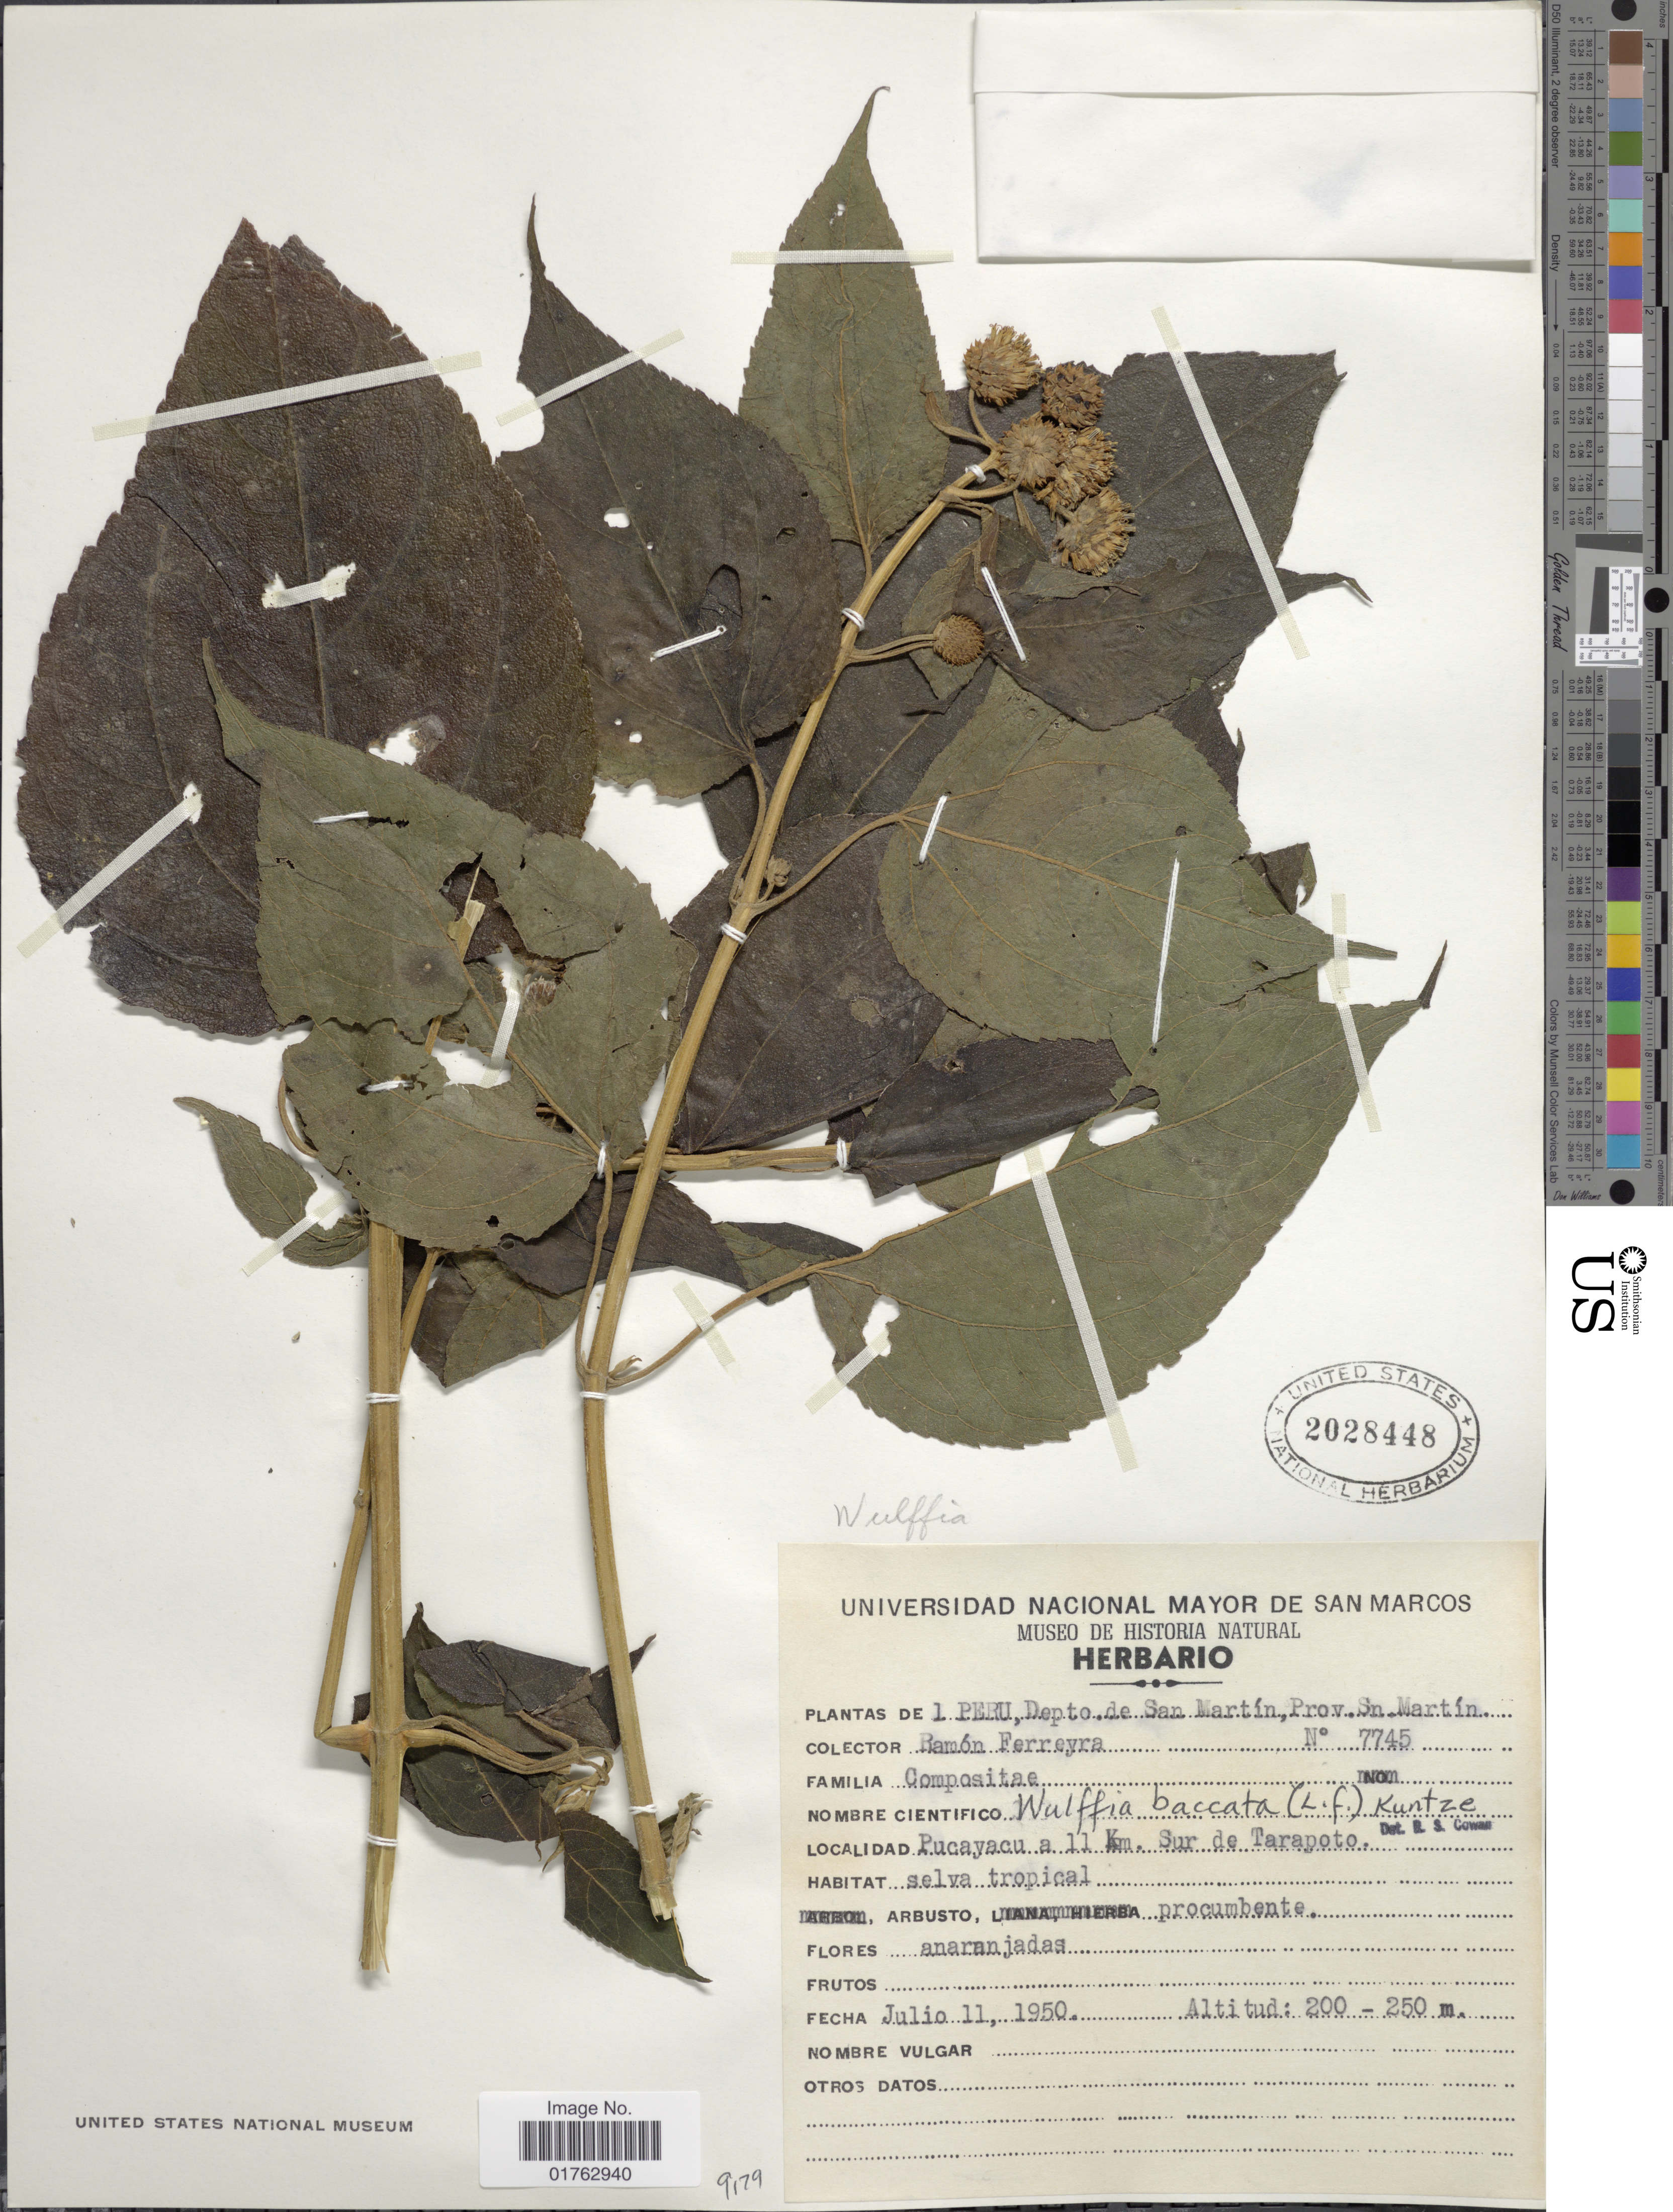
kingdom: Plantae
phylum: Tracheophyta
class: Magnoliopsida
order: Asterales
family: Asteraceae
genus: Wulffia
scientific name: Wulffia scandens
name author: DC.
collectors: R. A. Ferreyra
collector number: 7745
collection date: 1950-07-11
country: Peru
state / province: San Martín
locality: Depto. de San Martin, Prov. San Martin, Pucayacu a 11 km. Sur de Tarapoto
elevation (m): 200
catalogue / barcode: US 2028448